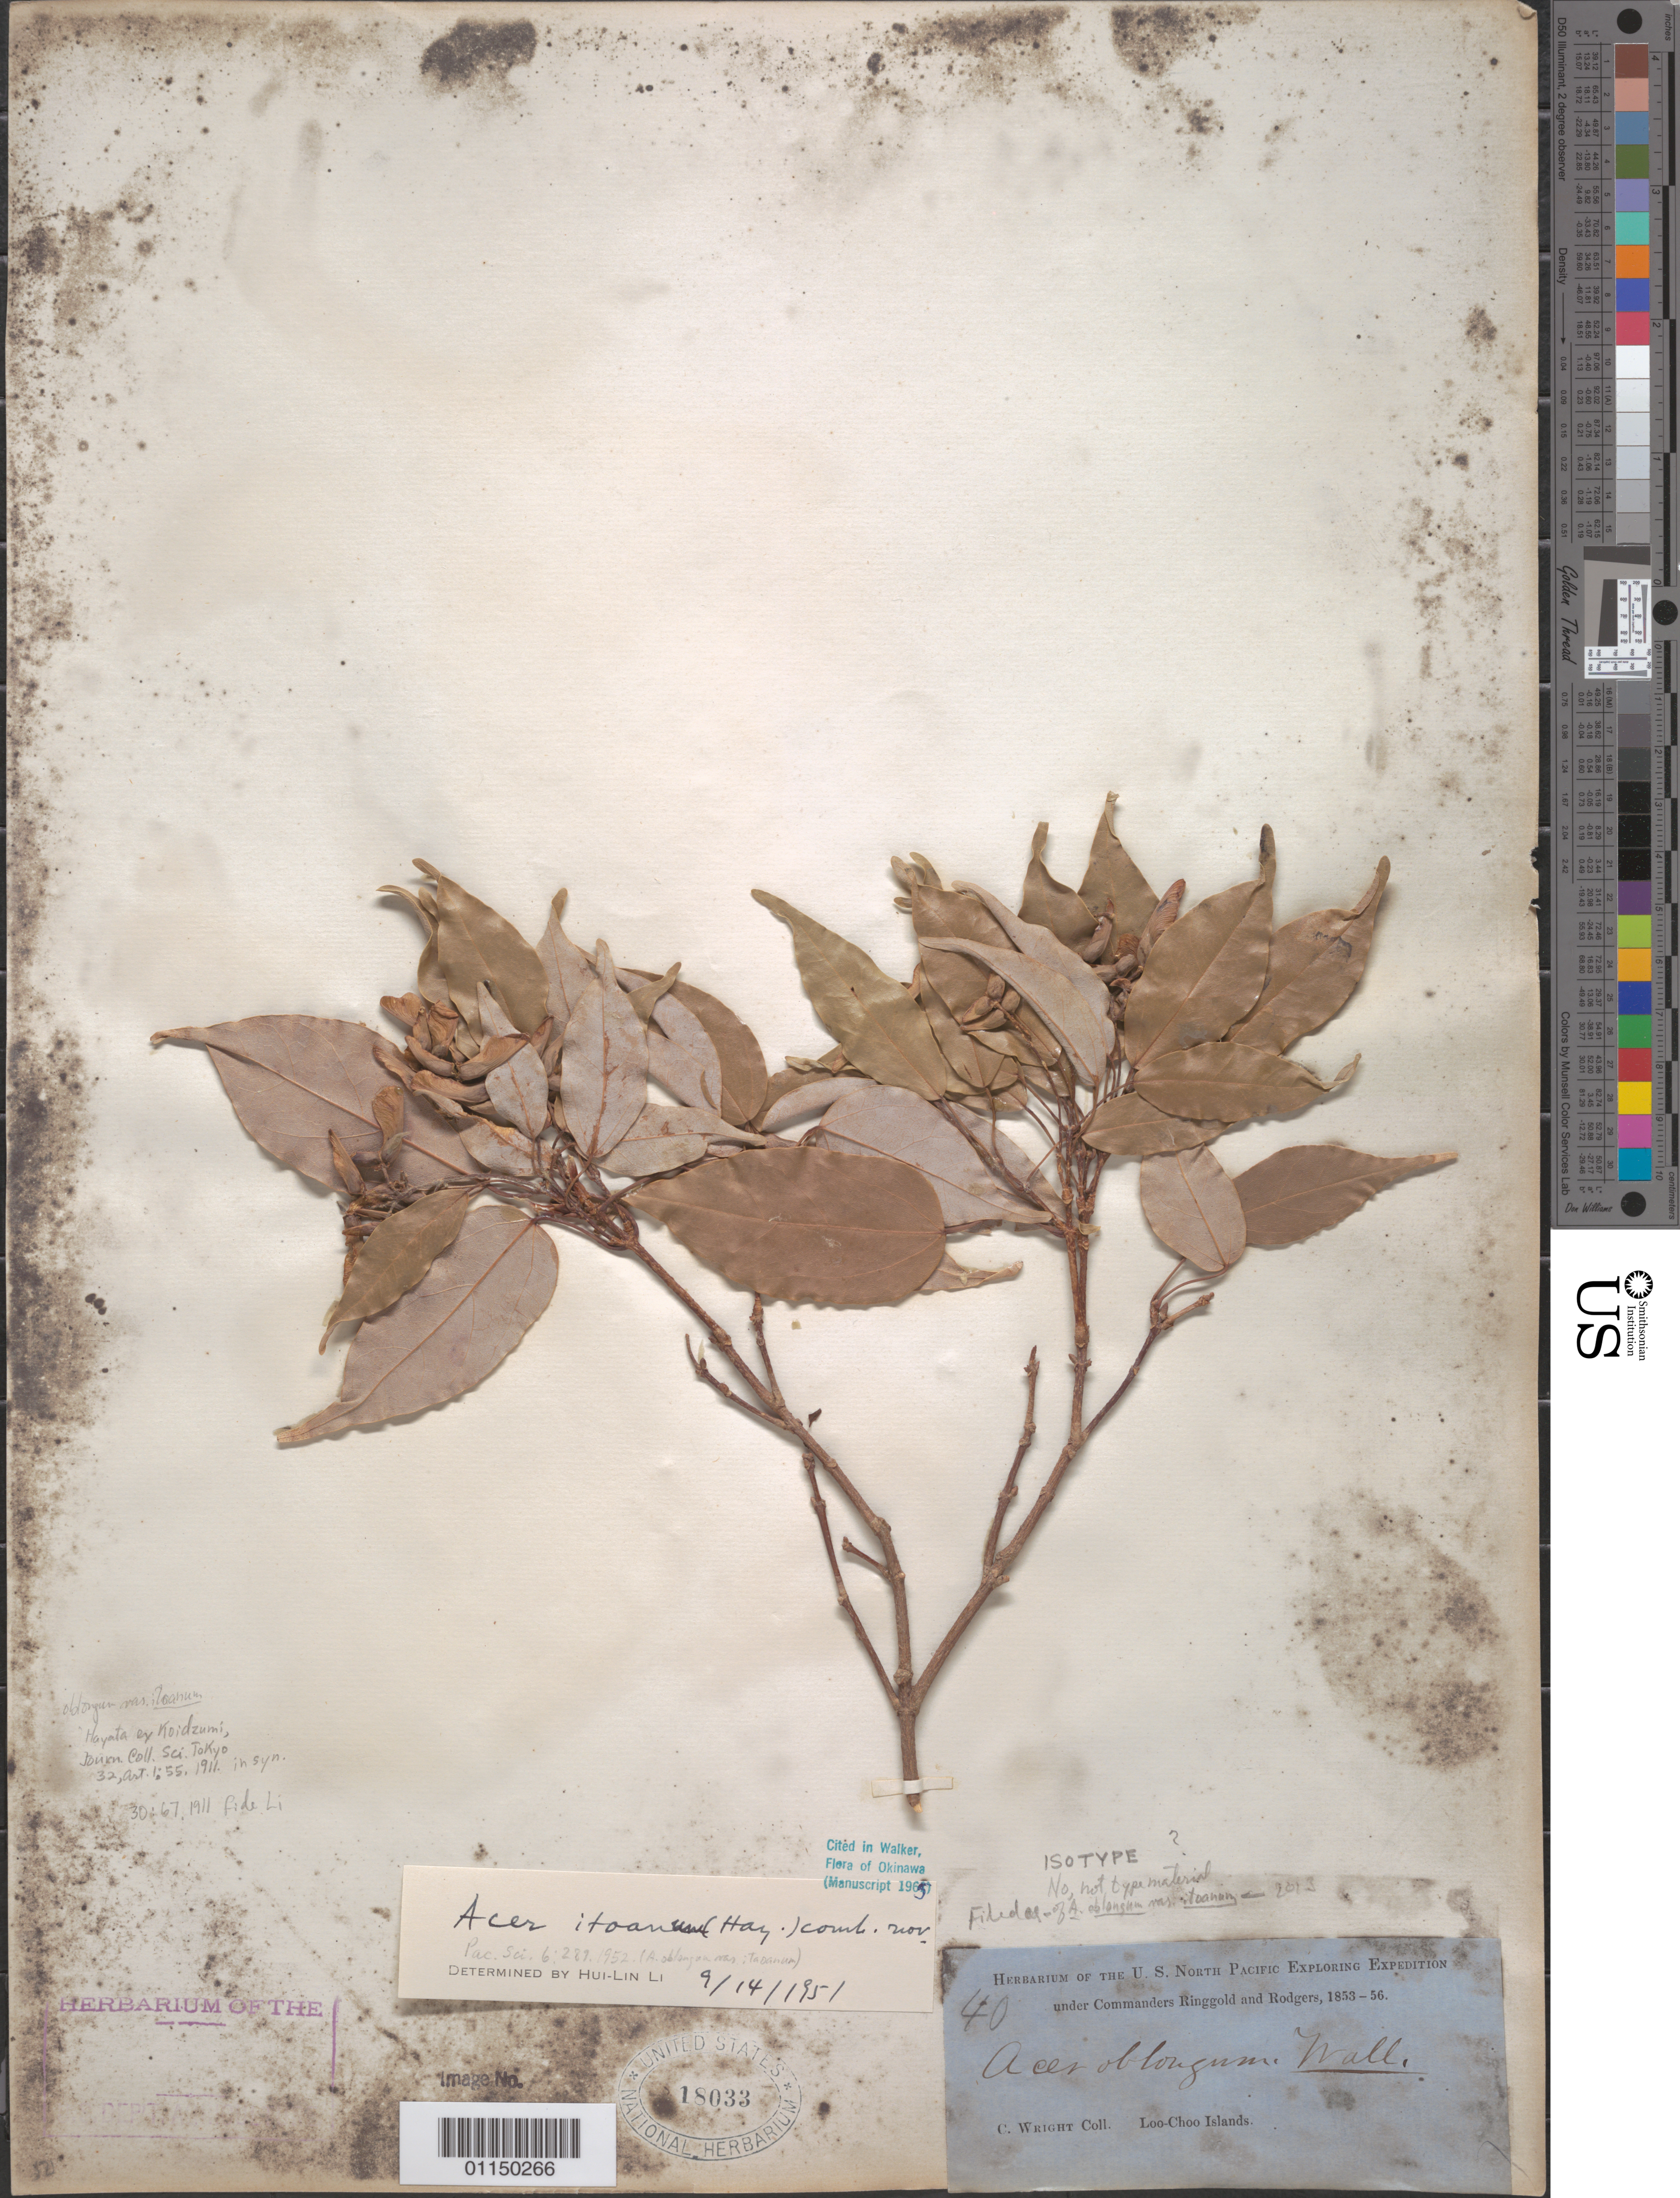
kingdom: Plantae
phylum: Tracheophyta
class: Magnoliopsida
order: Sapindales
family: Sapindaceae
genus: Acer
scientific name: Acer oblongum var. itoanum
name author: Hayata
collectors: C. Wright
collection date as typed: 1853 to -- --- 1856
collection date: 1853/1856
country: Japan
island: Ryukyu Islands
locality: Loo Choo Islands.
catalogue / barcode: US 18033